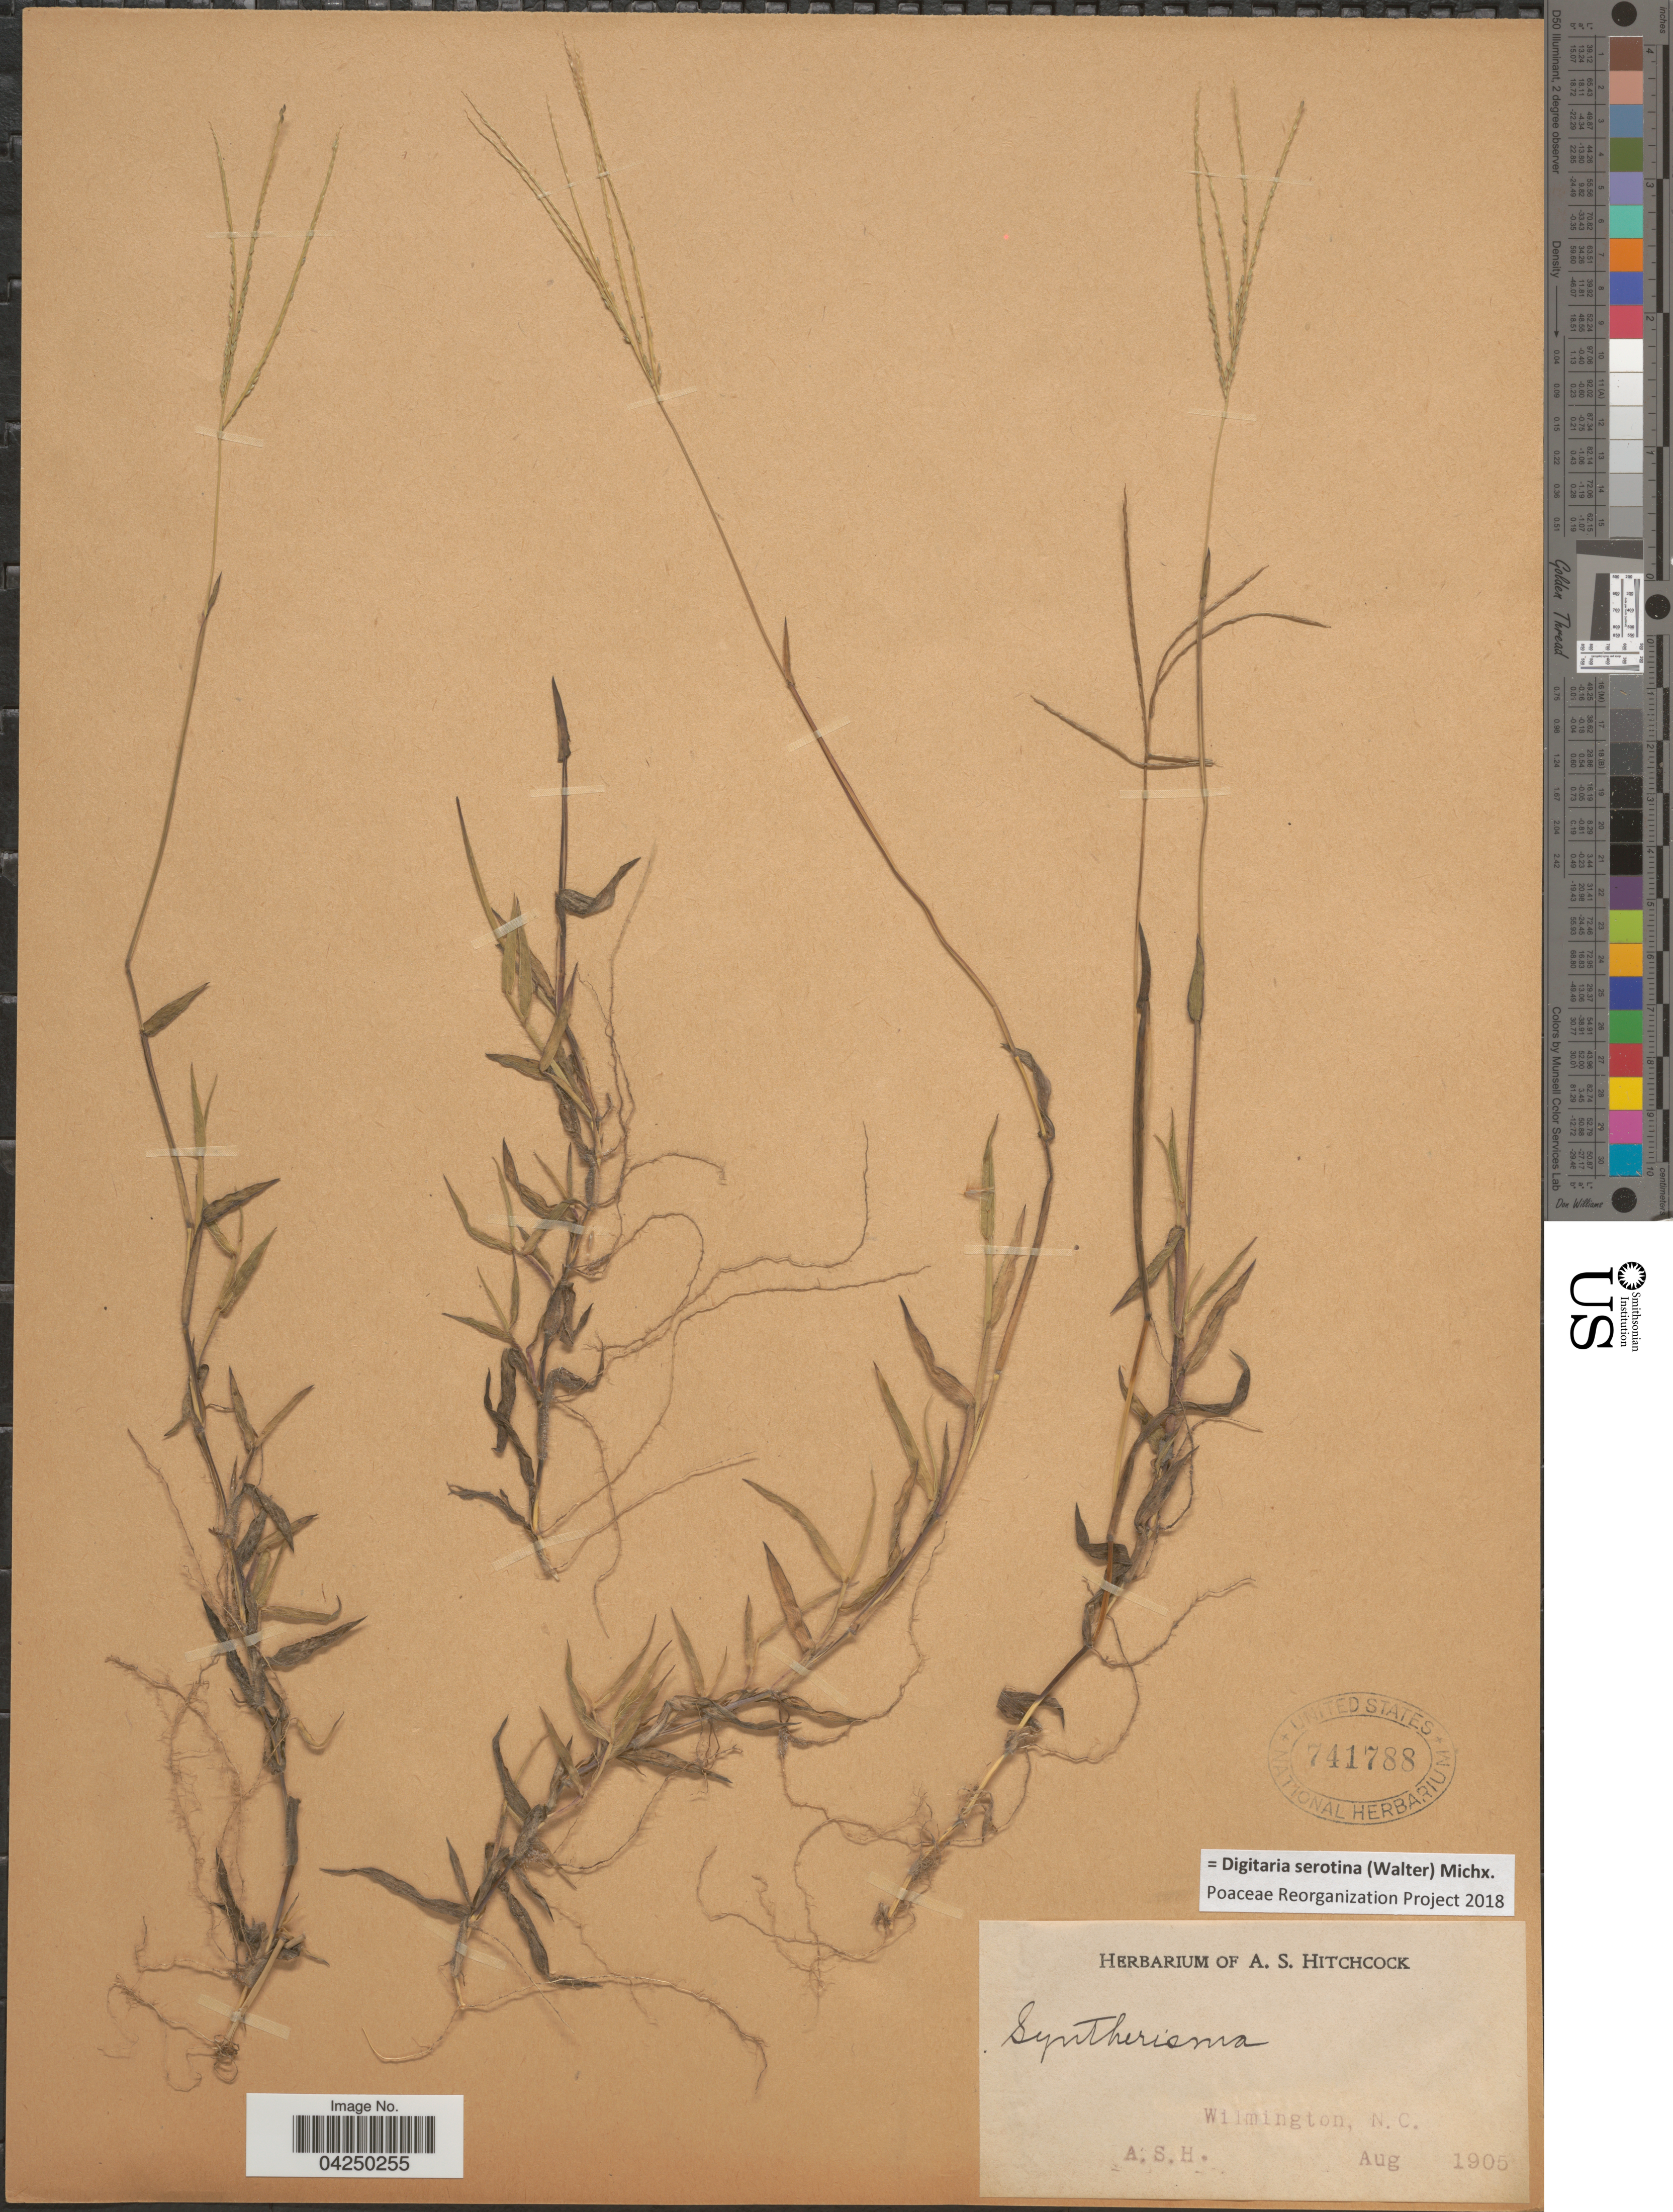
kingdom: Plantae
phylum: Tracheophyta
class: Liliopsida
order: Poales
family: Poaceae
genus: Digitaria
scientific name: Digitaria serotina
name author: (Walter) Michx.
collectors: A. S. Hitchcock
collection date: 1905-08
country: United States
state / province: North Carolina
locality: Wilmington.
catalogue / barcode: US 741788